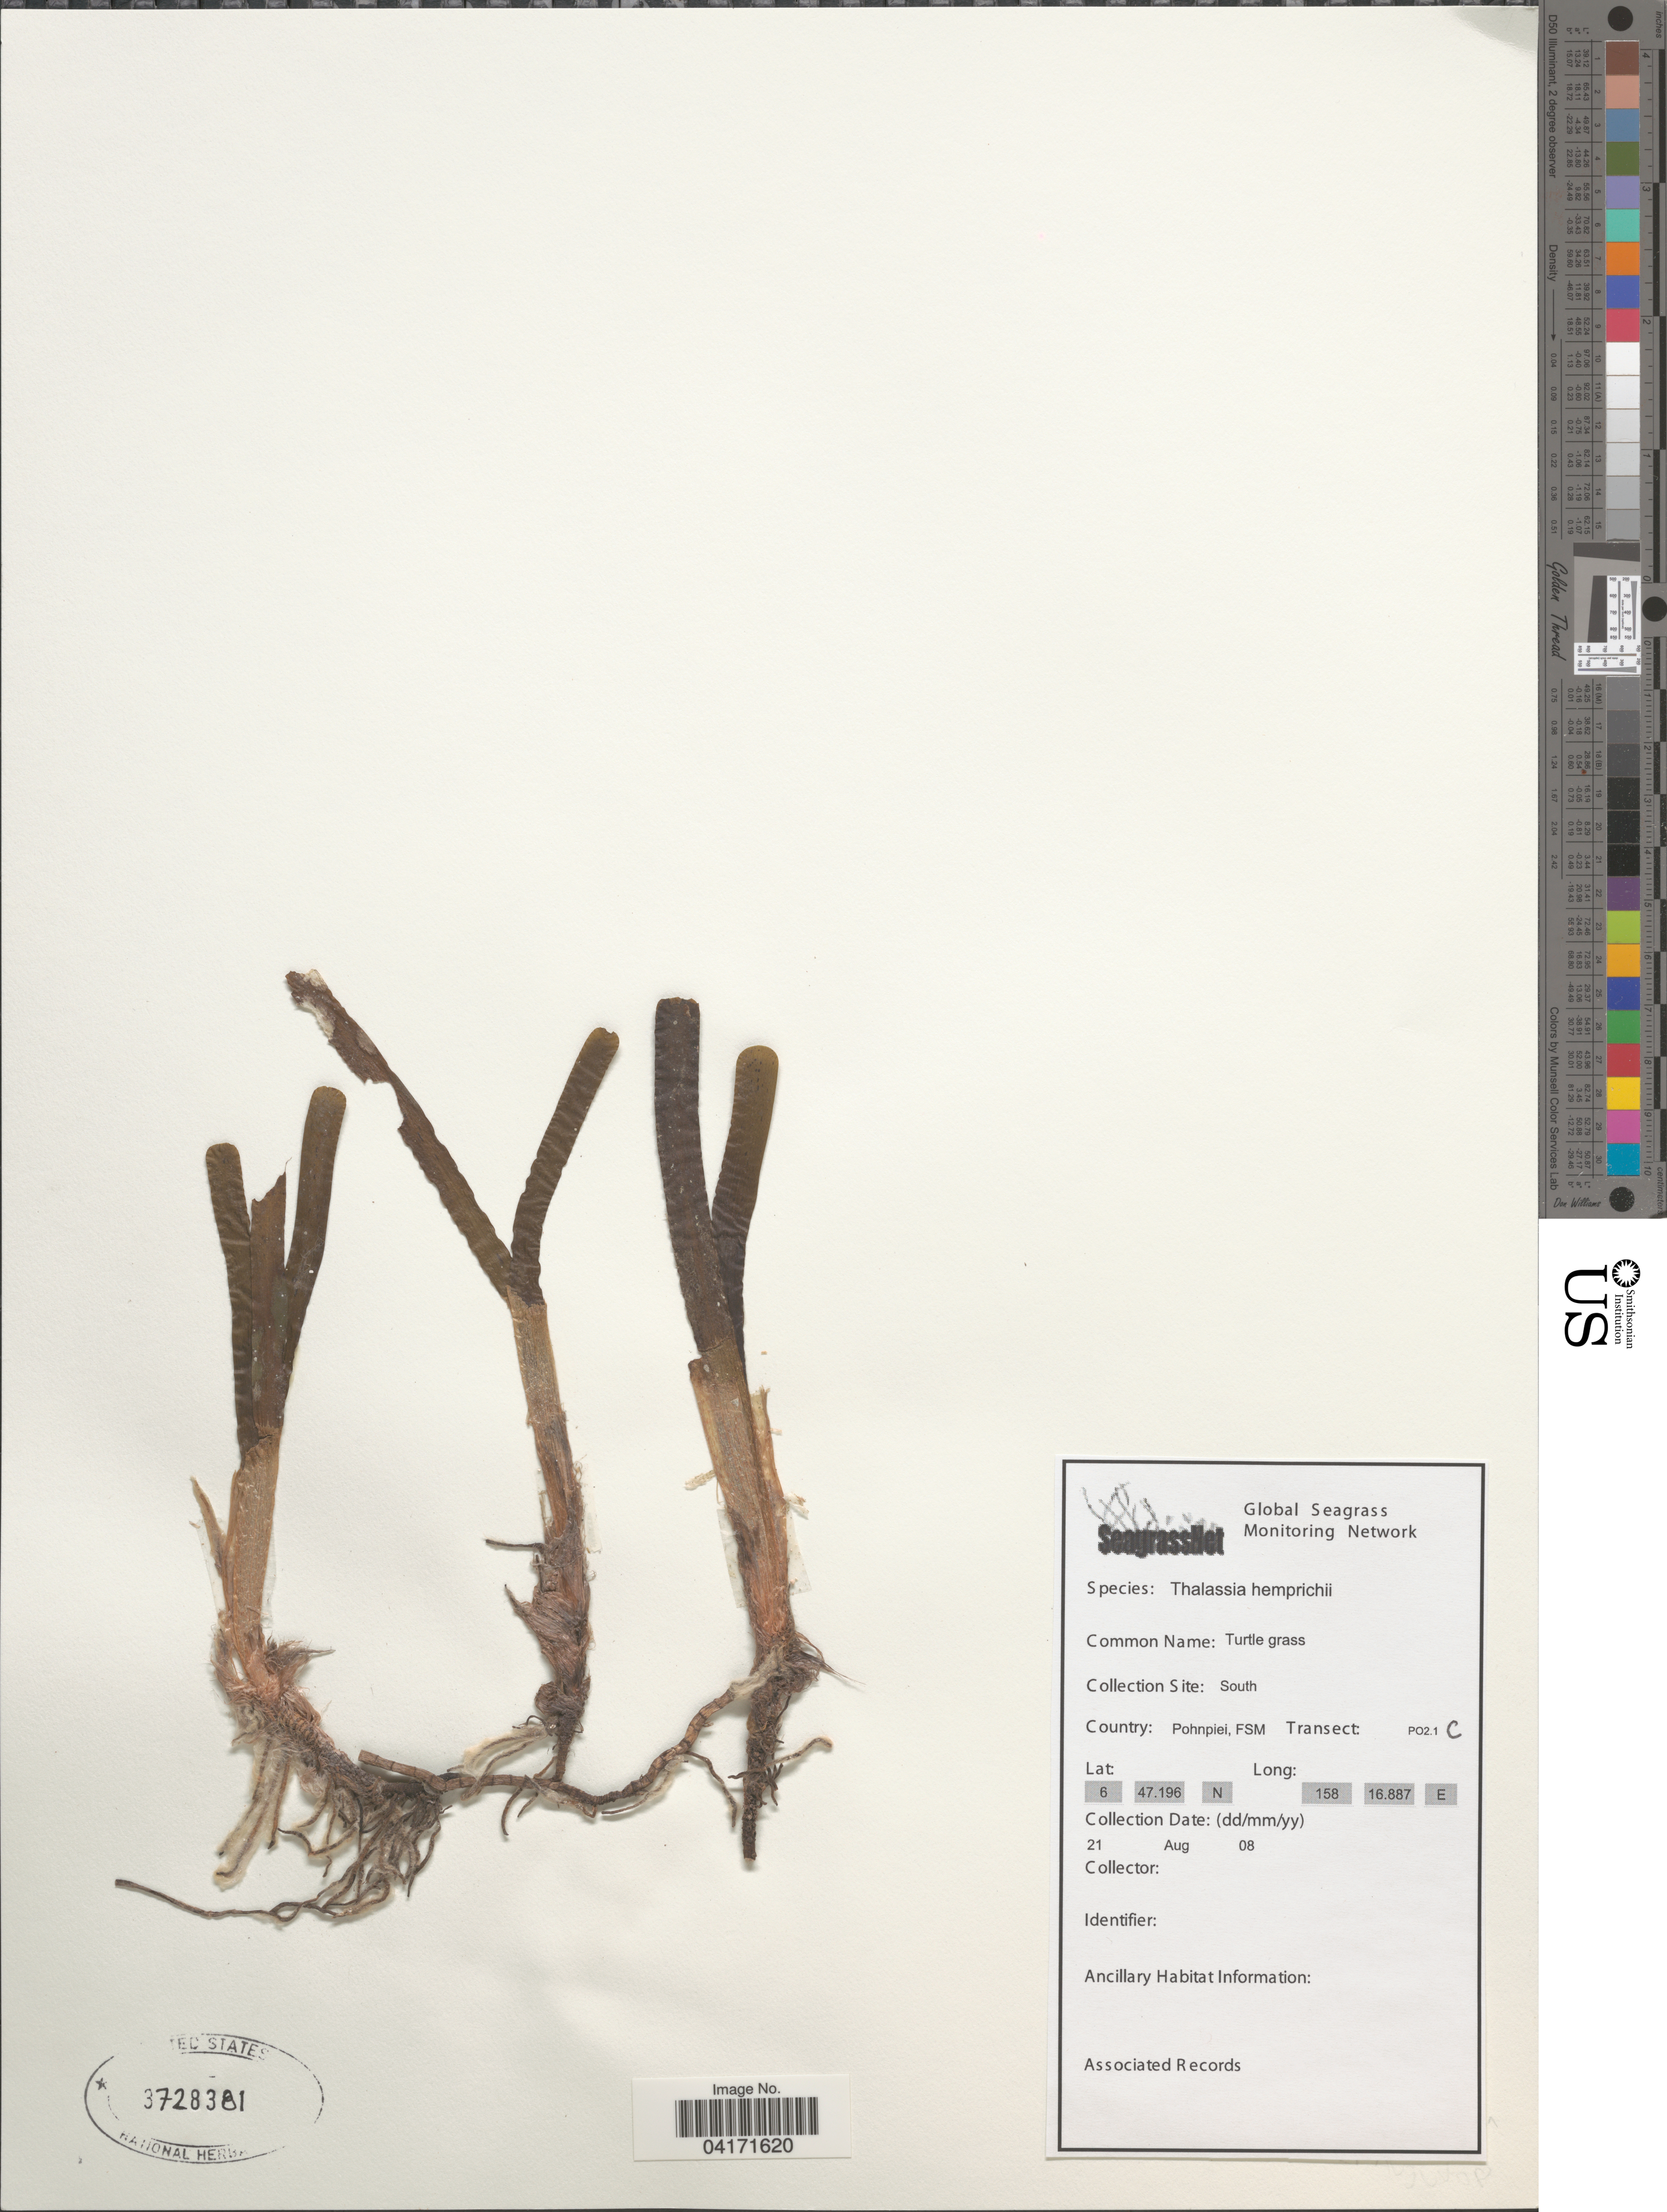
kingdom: Plantae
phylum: Tracheophyta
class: Liliopsida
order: Alismatales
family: Hydrocharitaceae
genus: Thalassia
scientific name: Thalassia hemprichii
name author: Asch.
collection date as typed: Transcribed d/m/y: 21/8/8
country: Micronesia, Federated States of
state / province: Pohnpei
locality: South. Country: Pohnpiei. Transect: PO2.1 C.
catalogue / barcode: US 3728381